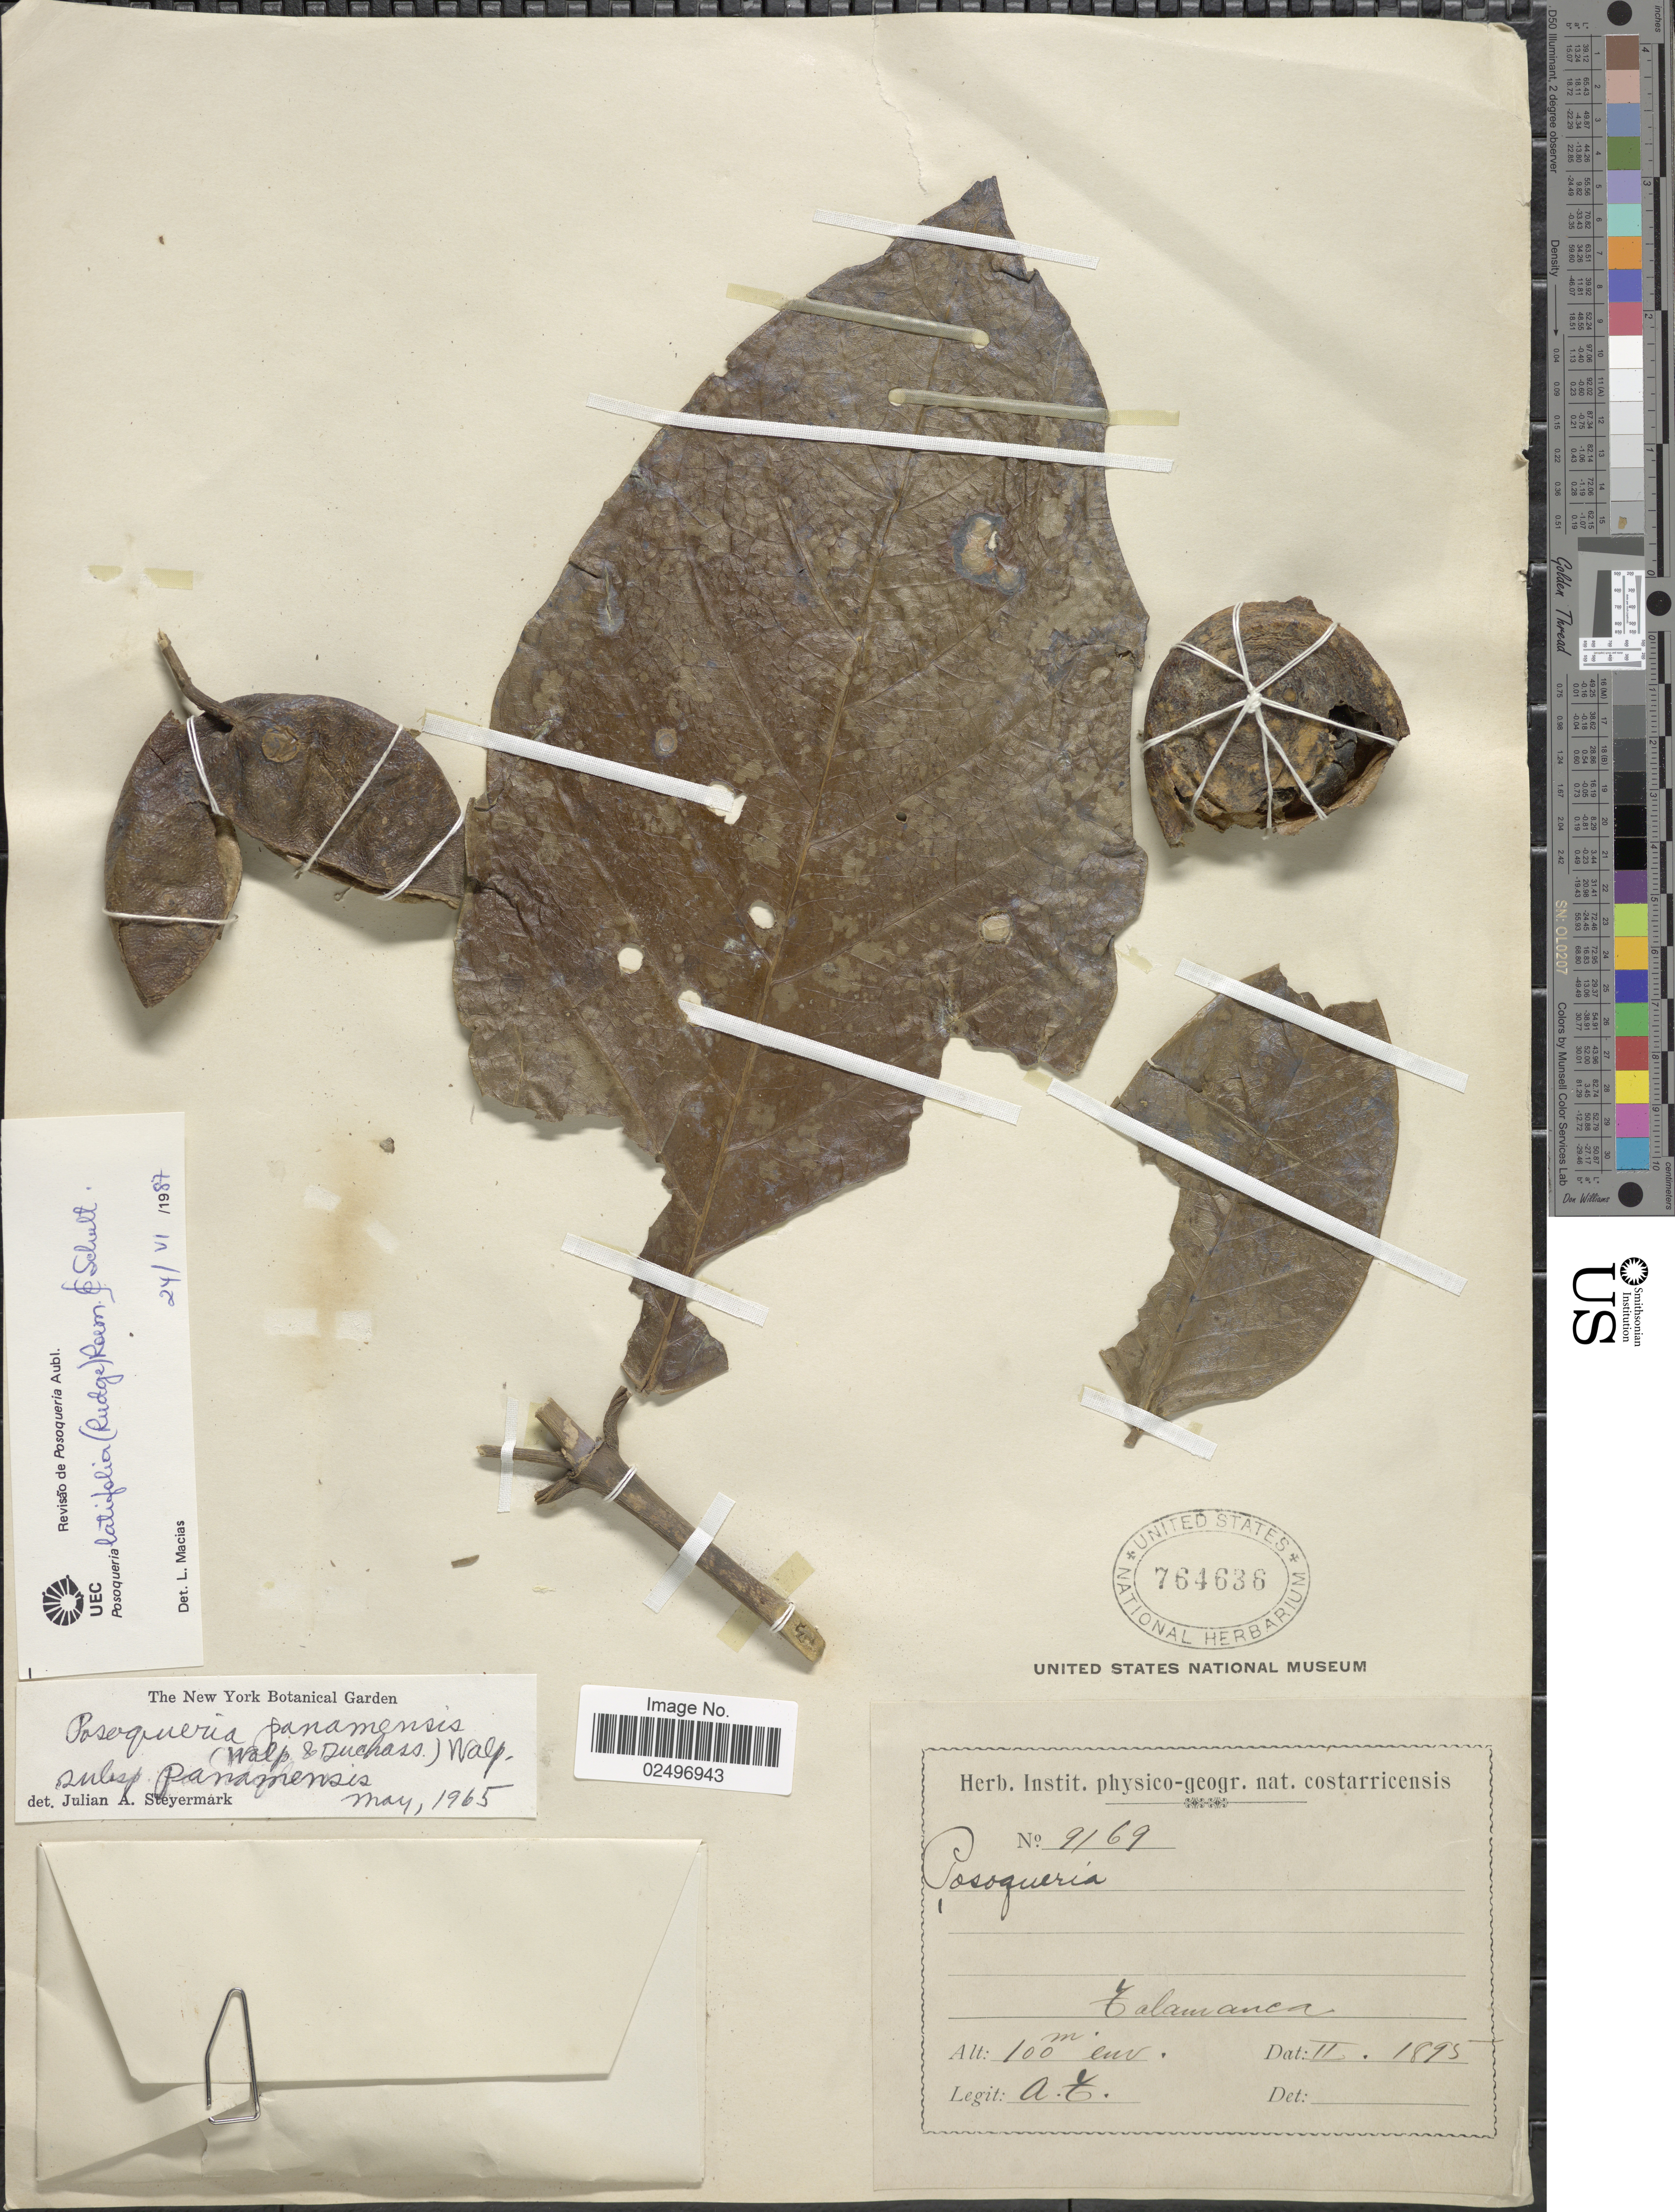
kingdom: Plantae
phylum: Tracheophyta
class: Magnoliopsida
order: Gentianales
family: Rubiaceae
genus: Posoqueria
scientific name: Posoqueria latifolia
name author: (Rudge) Roem. & Schult.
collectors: A. T.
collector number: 9169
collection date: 1895-02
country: Costa Rica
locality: Talamanca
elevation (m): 100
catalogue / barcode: US 764636